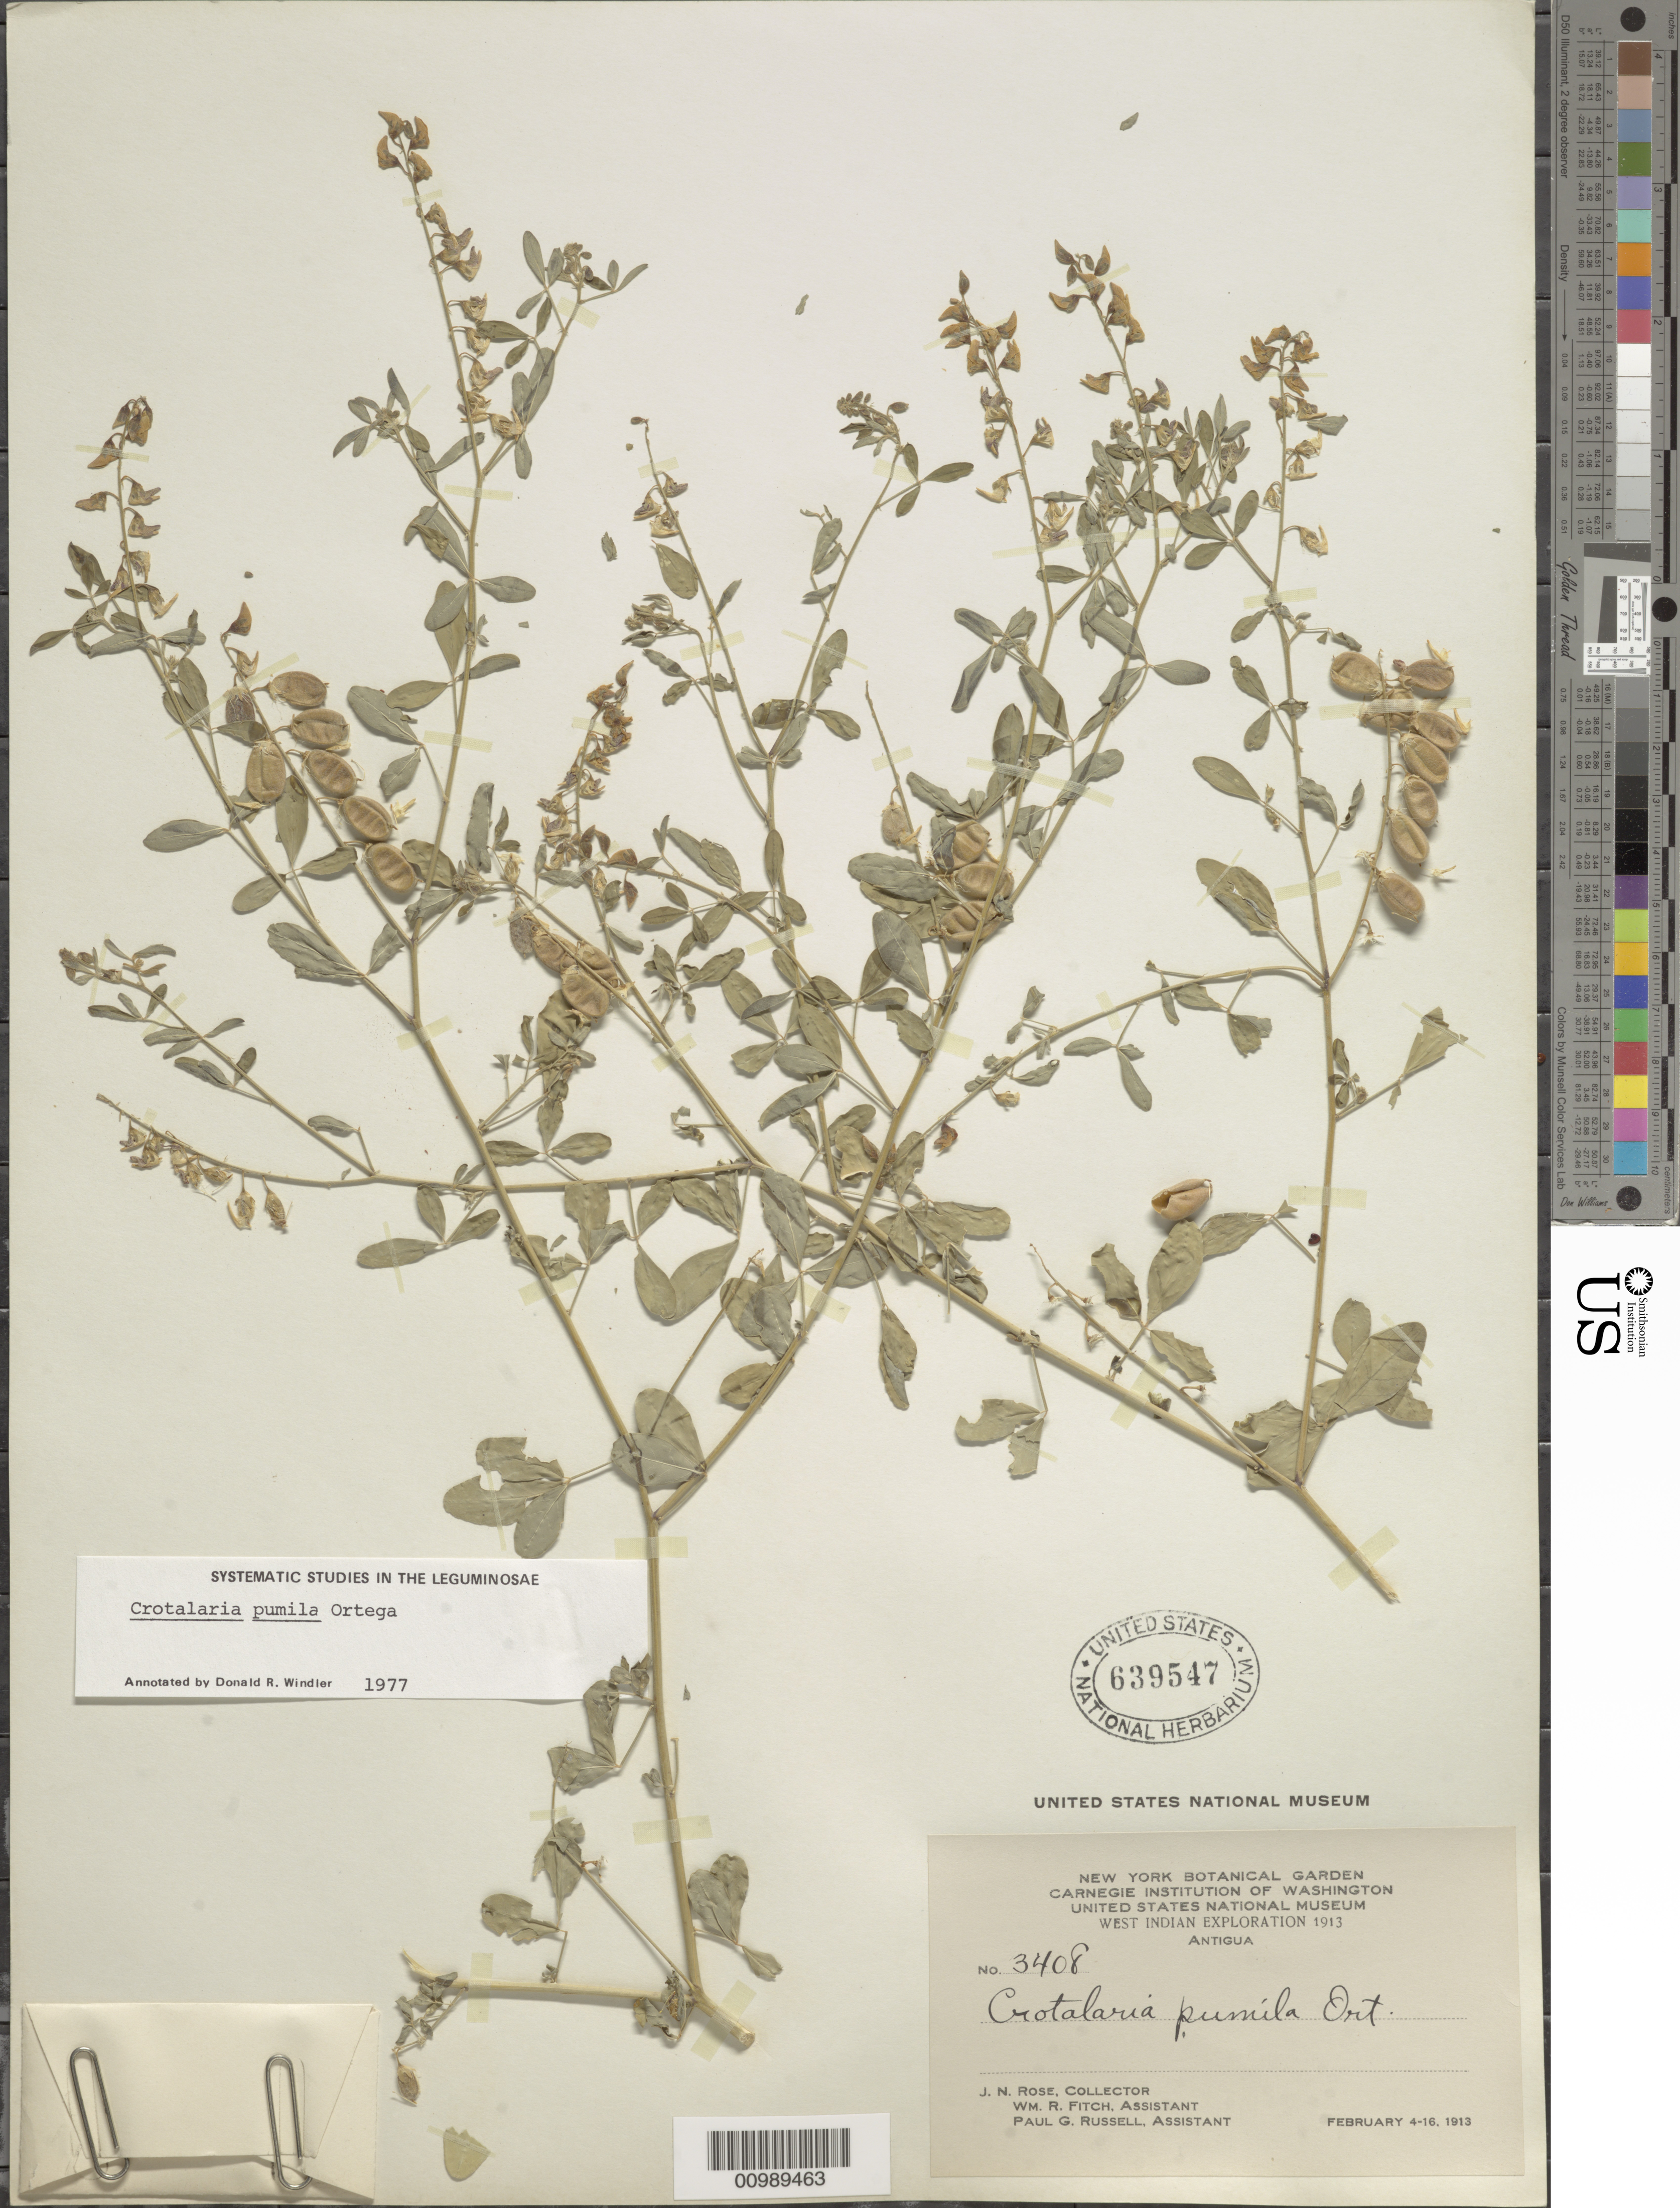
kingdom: Plantae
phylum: Tracheophyta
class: Magnoliopsida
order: Fabales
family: Fabaceae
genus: Crotalaria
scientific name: Crotalaria pumila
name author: Ortega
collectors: J. N. Rose, W. R. Fitch & P. G. Russell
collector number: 3408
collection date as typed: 04 Feb 1913 to 16 Feb 1913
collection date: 1913-02-04/1913-02-16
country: Antigua and Barbuda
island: Antigua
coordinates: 0 N, 0 E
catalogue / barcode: US 639547